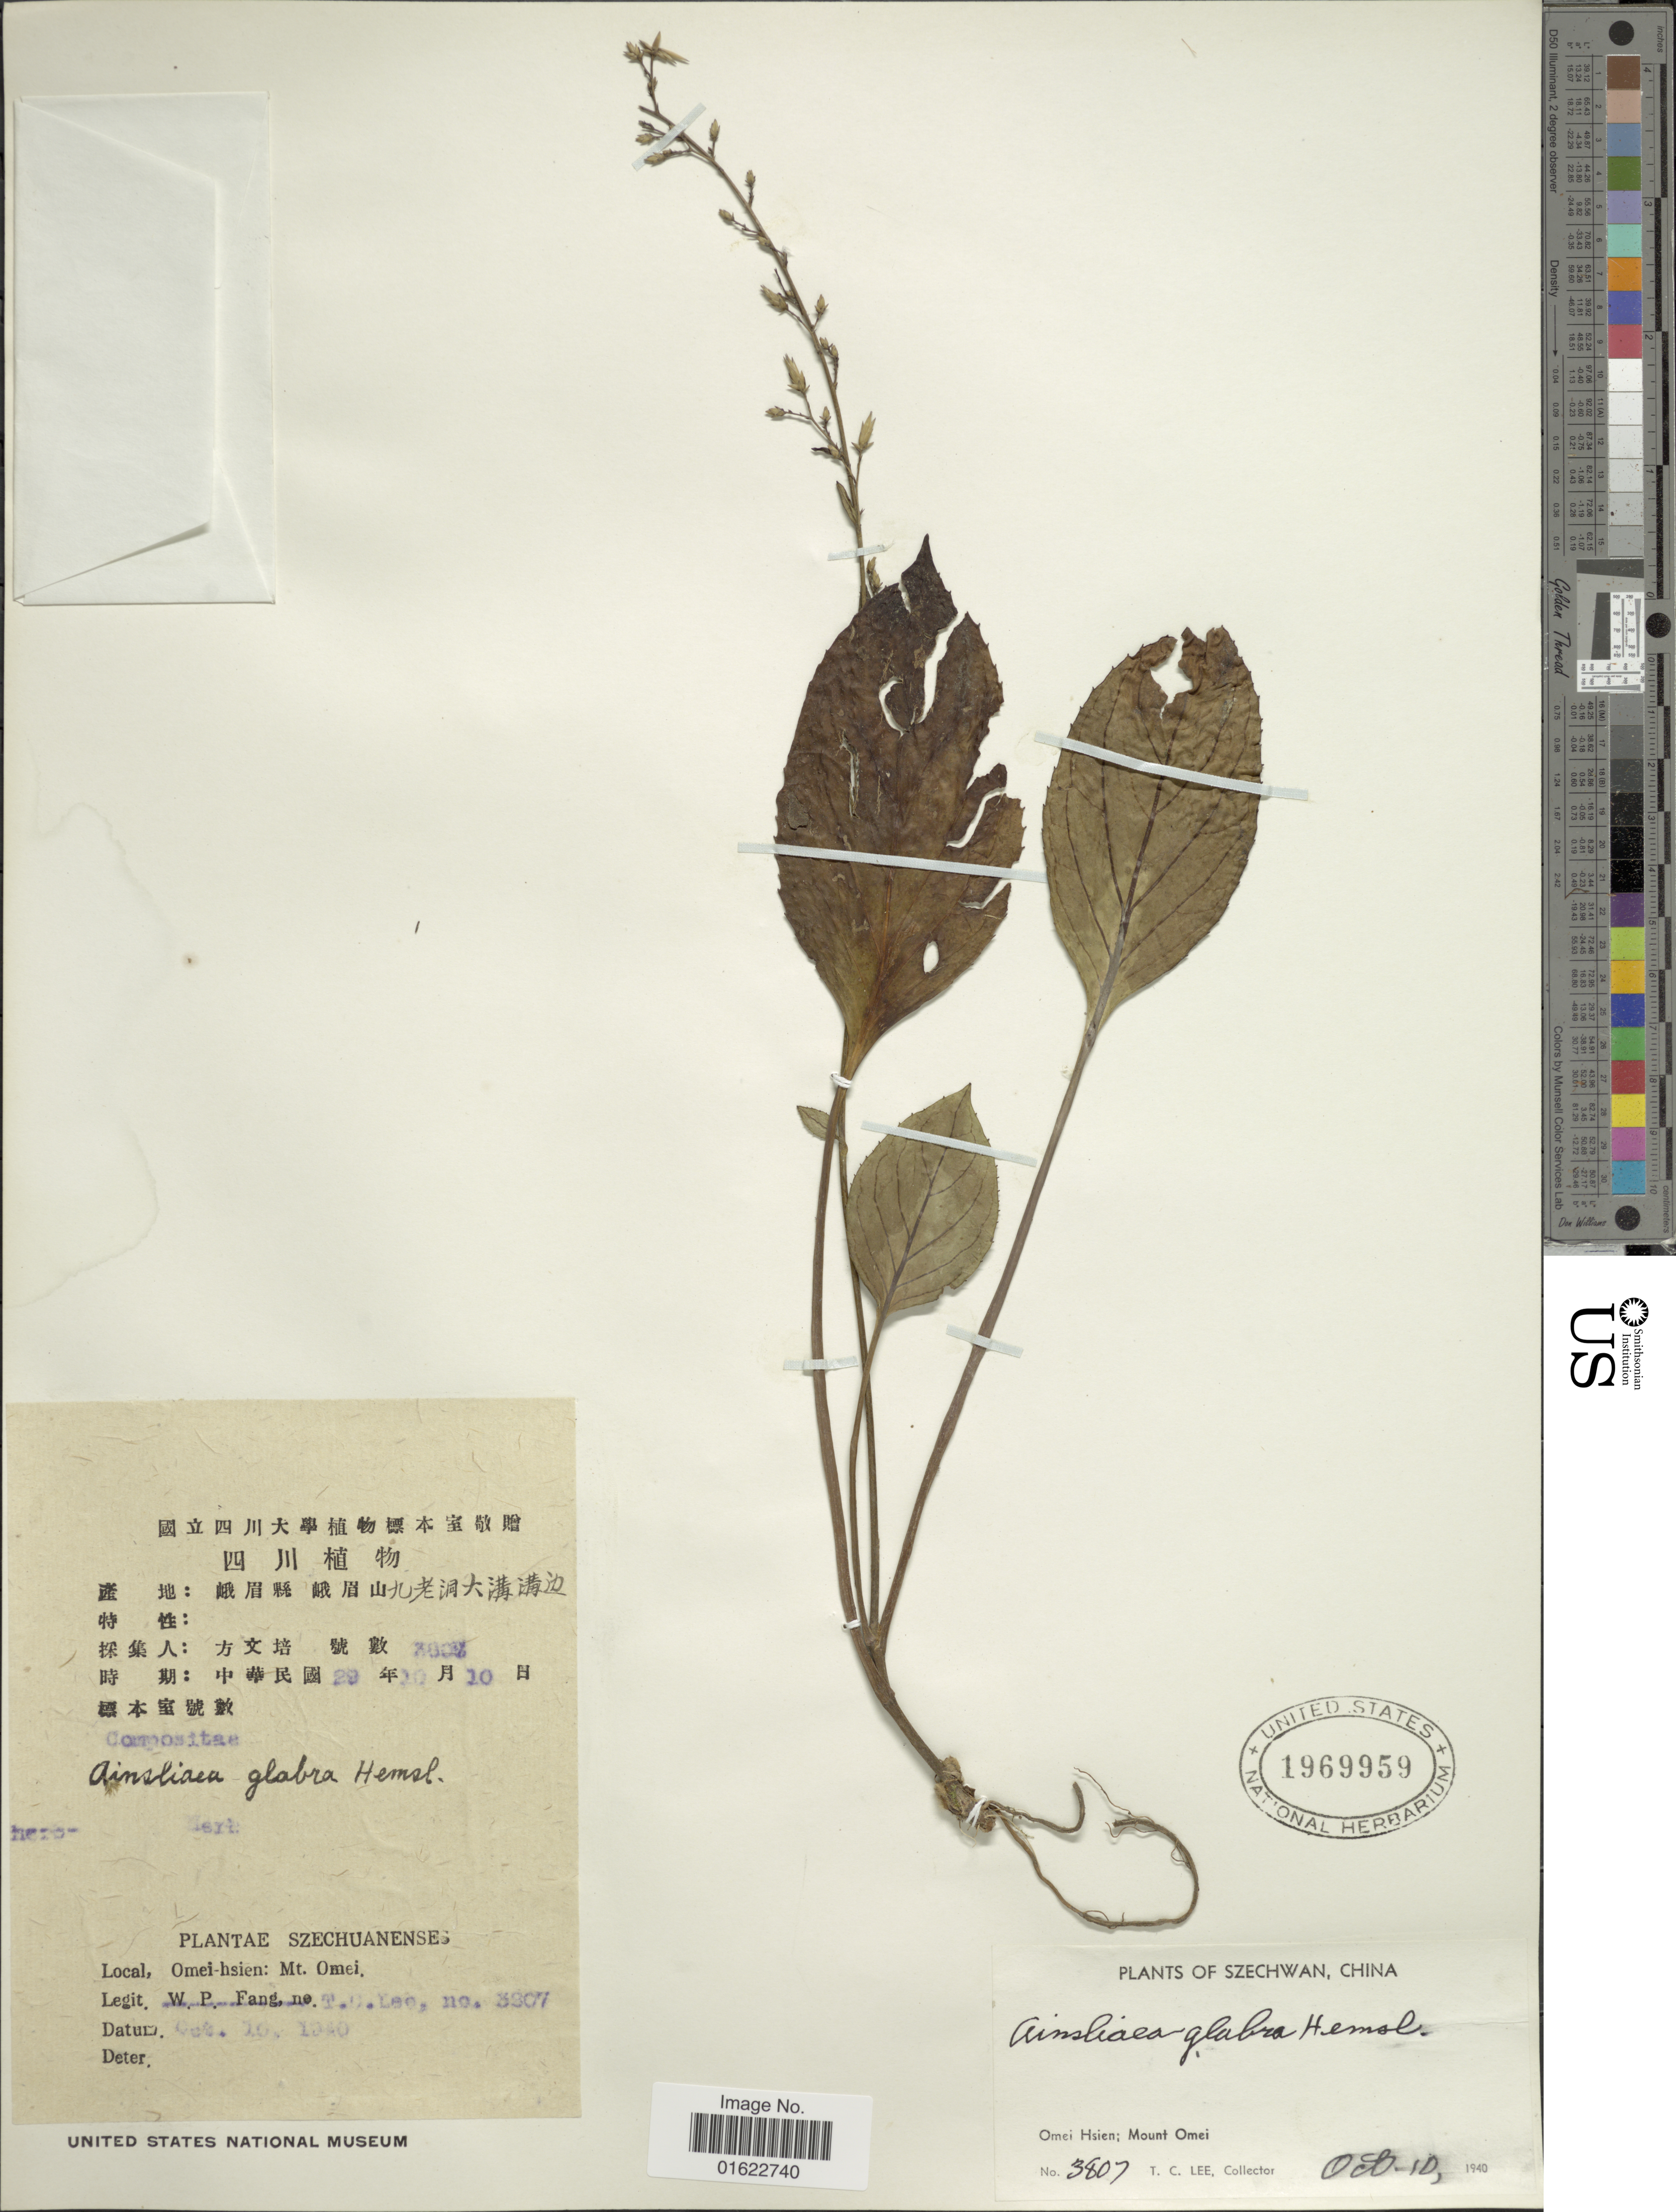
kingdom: Plantae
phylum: Tracheophyta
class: Magnoliopsida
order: Asterales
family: Asteraceae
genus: Ainsliaea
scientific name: Ainsliaea glabra var. glabra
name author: Hemsl.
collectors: T. Lee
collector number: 3807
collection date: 1940-10-10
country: China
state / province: Sichuan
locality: Szechwan, Omei Hsien: Mount Omei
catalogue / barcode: US 1969959